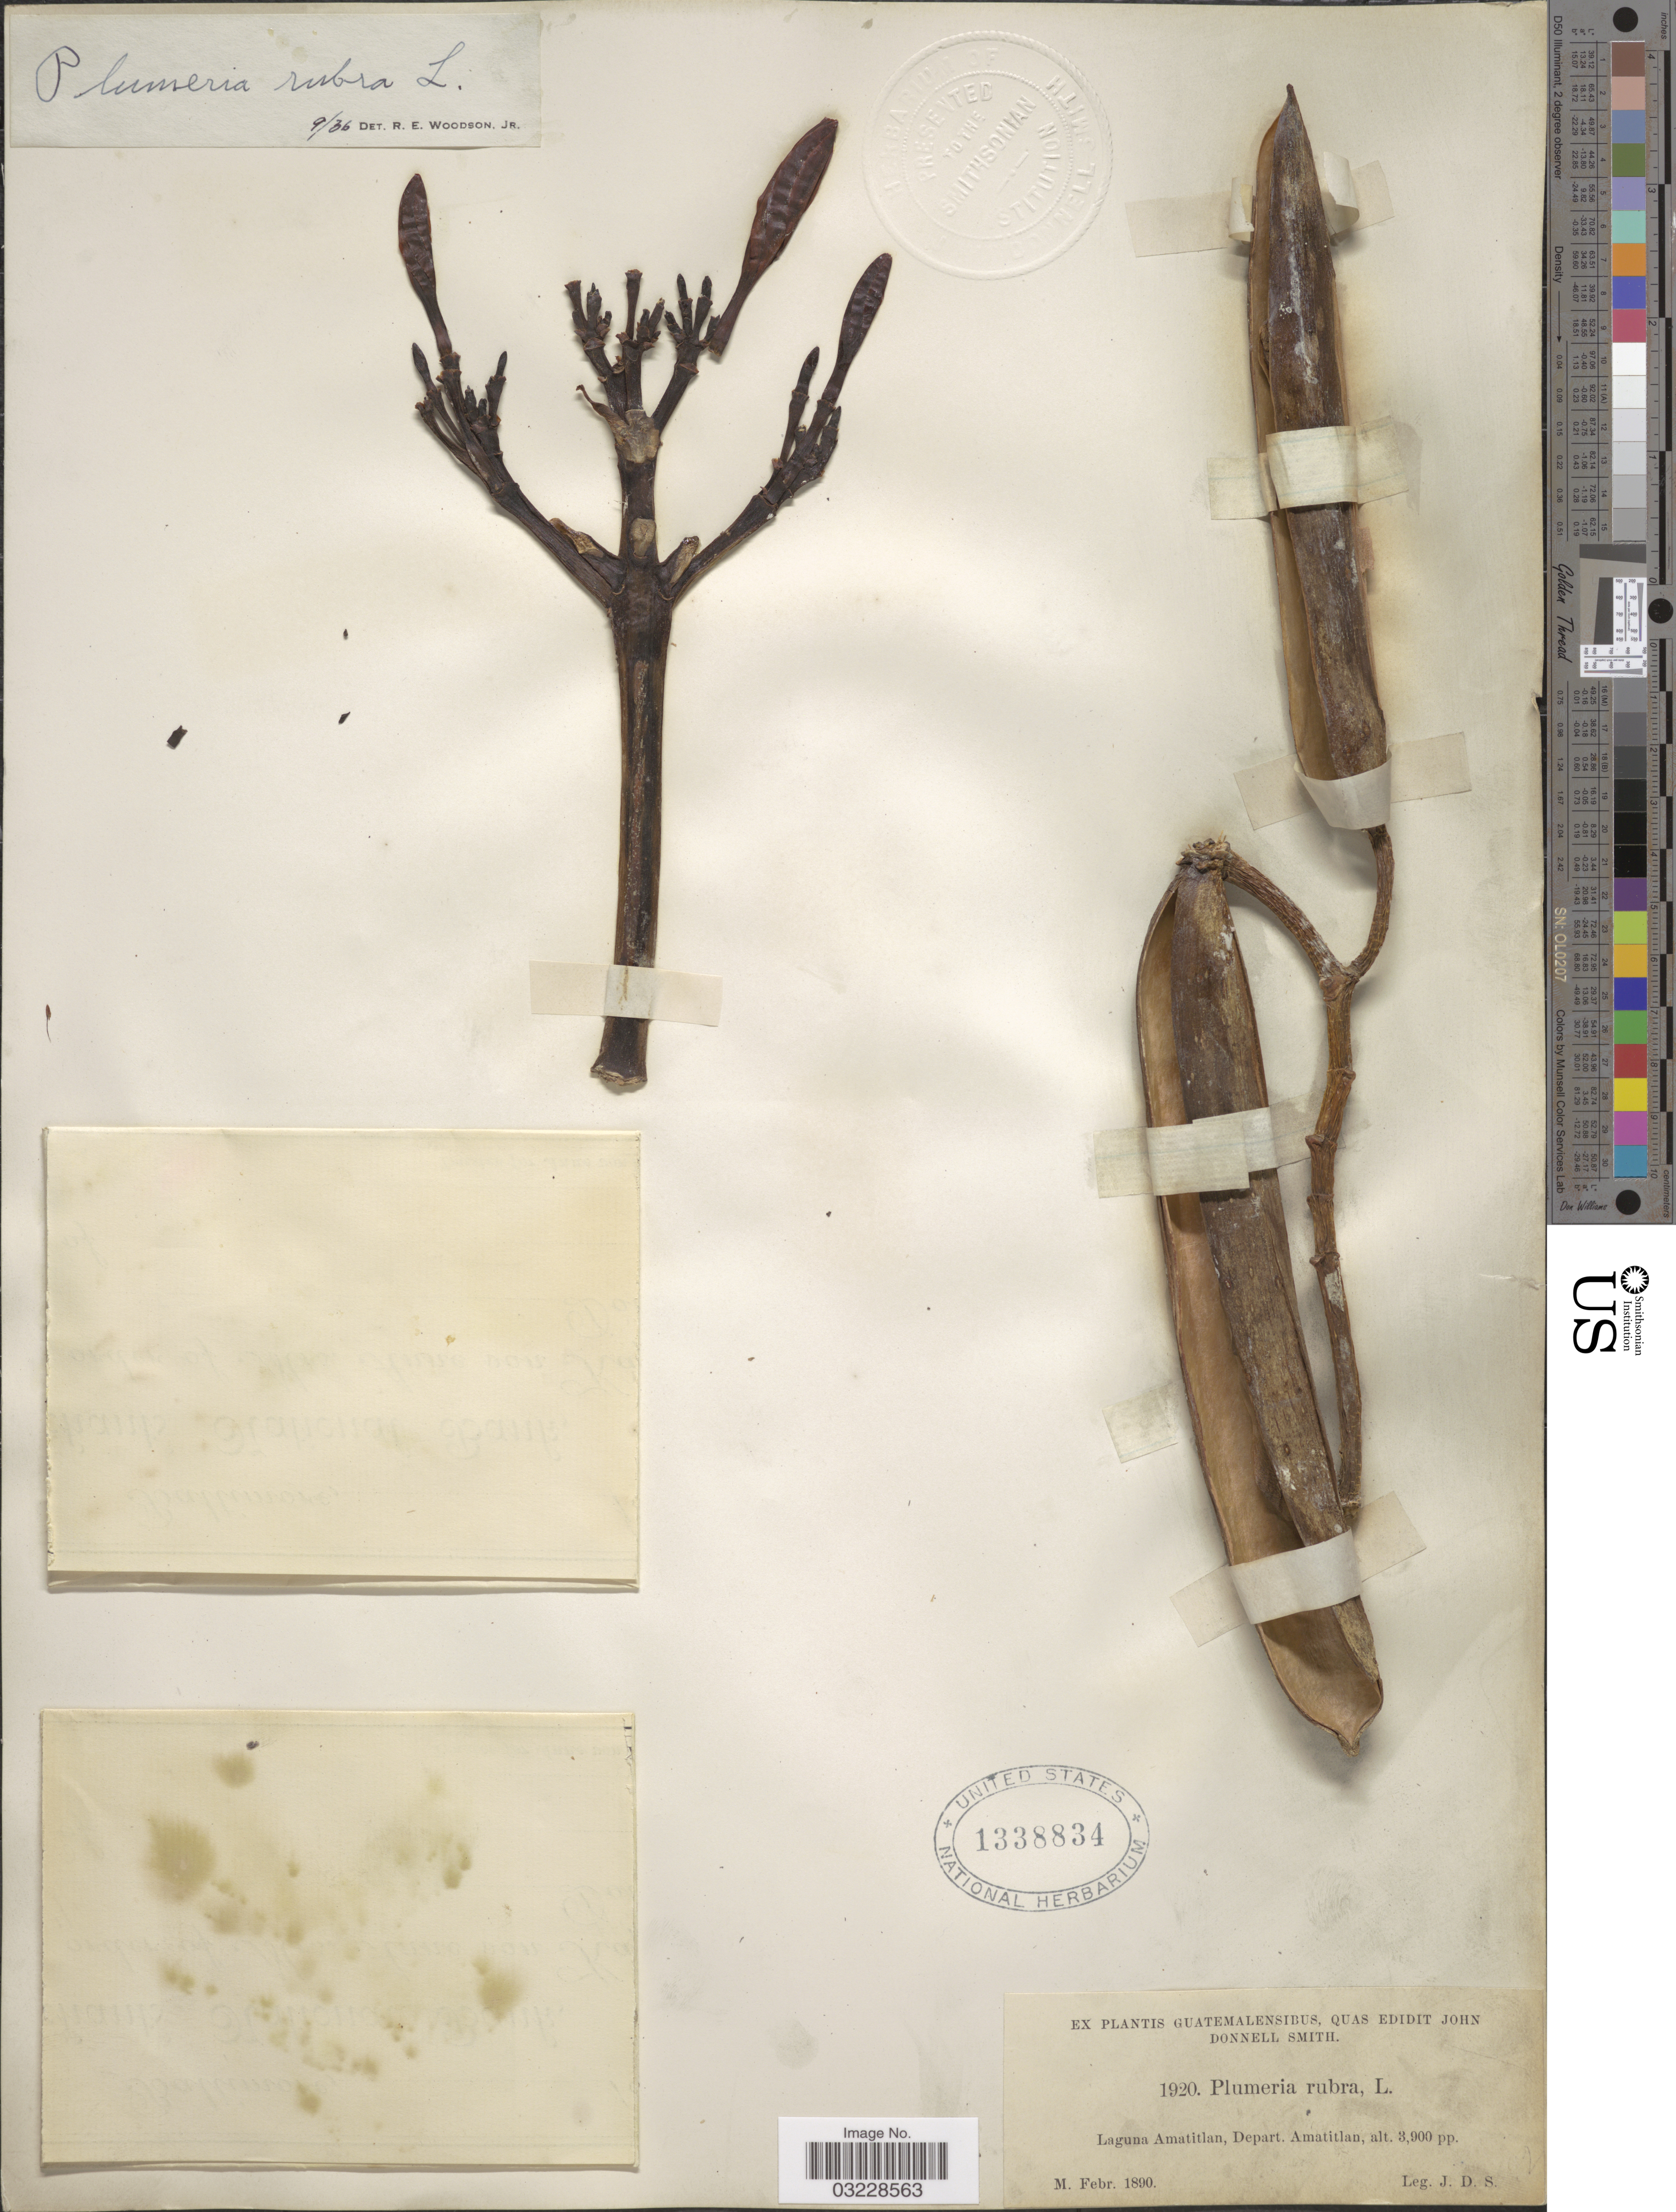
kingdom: Plantae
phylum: Tracheophyta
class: Magnoliopsida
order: Gentianales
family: Apocynaceae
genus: Plumeria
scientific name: Plumeria rubra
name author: L.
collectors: J. Donnell Smith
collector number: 1920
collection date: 1890-02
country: Guatemala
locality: Laguna Amatitlan, Depart. Amatitlan.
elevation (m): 1189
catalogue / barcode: US 1338834